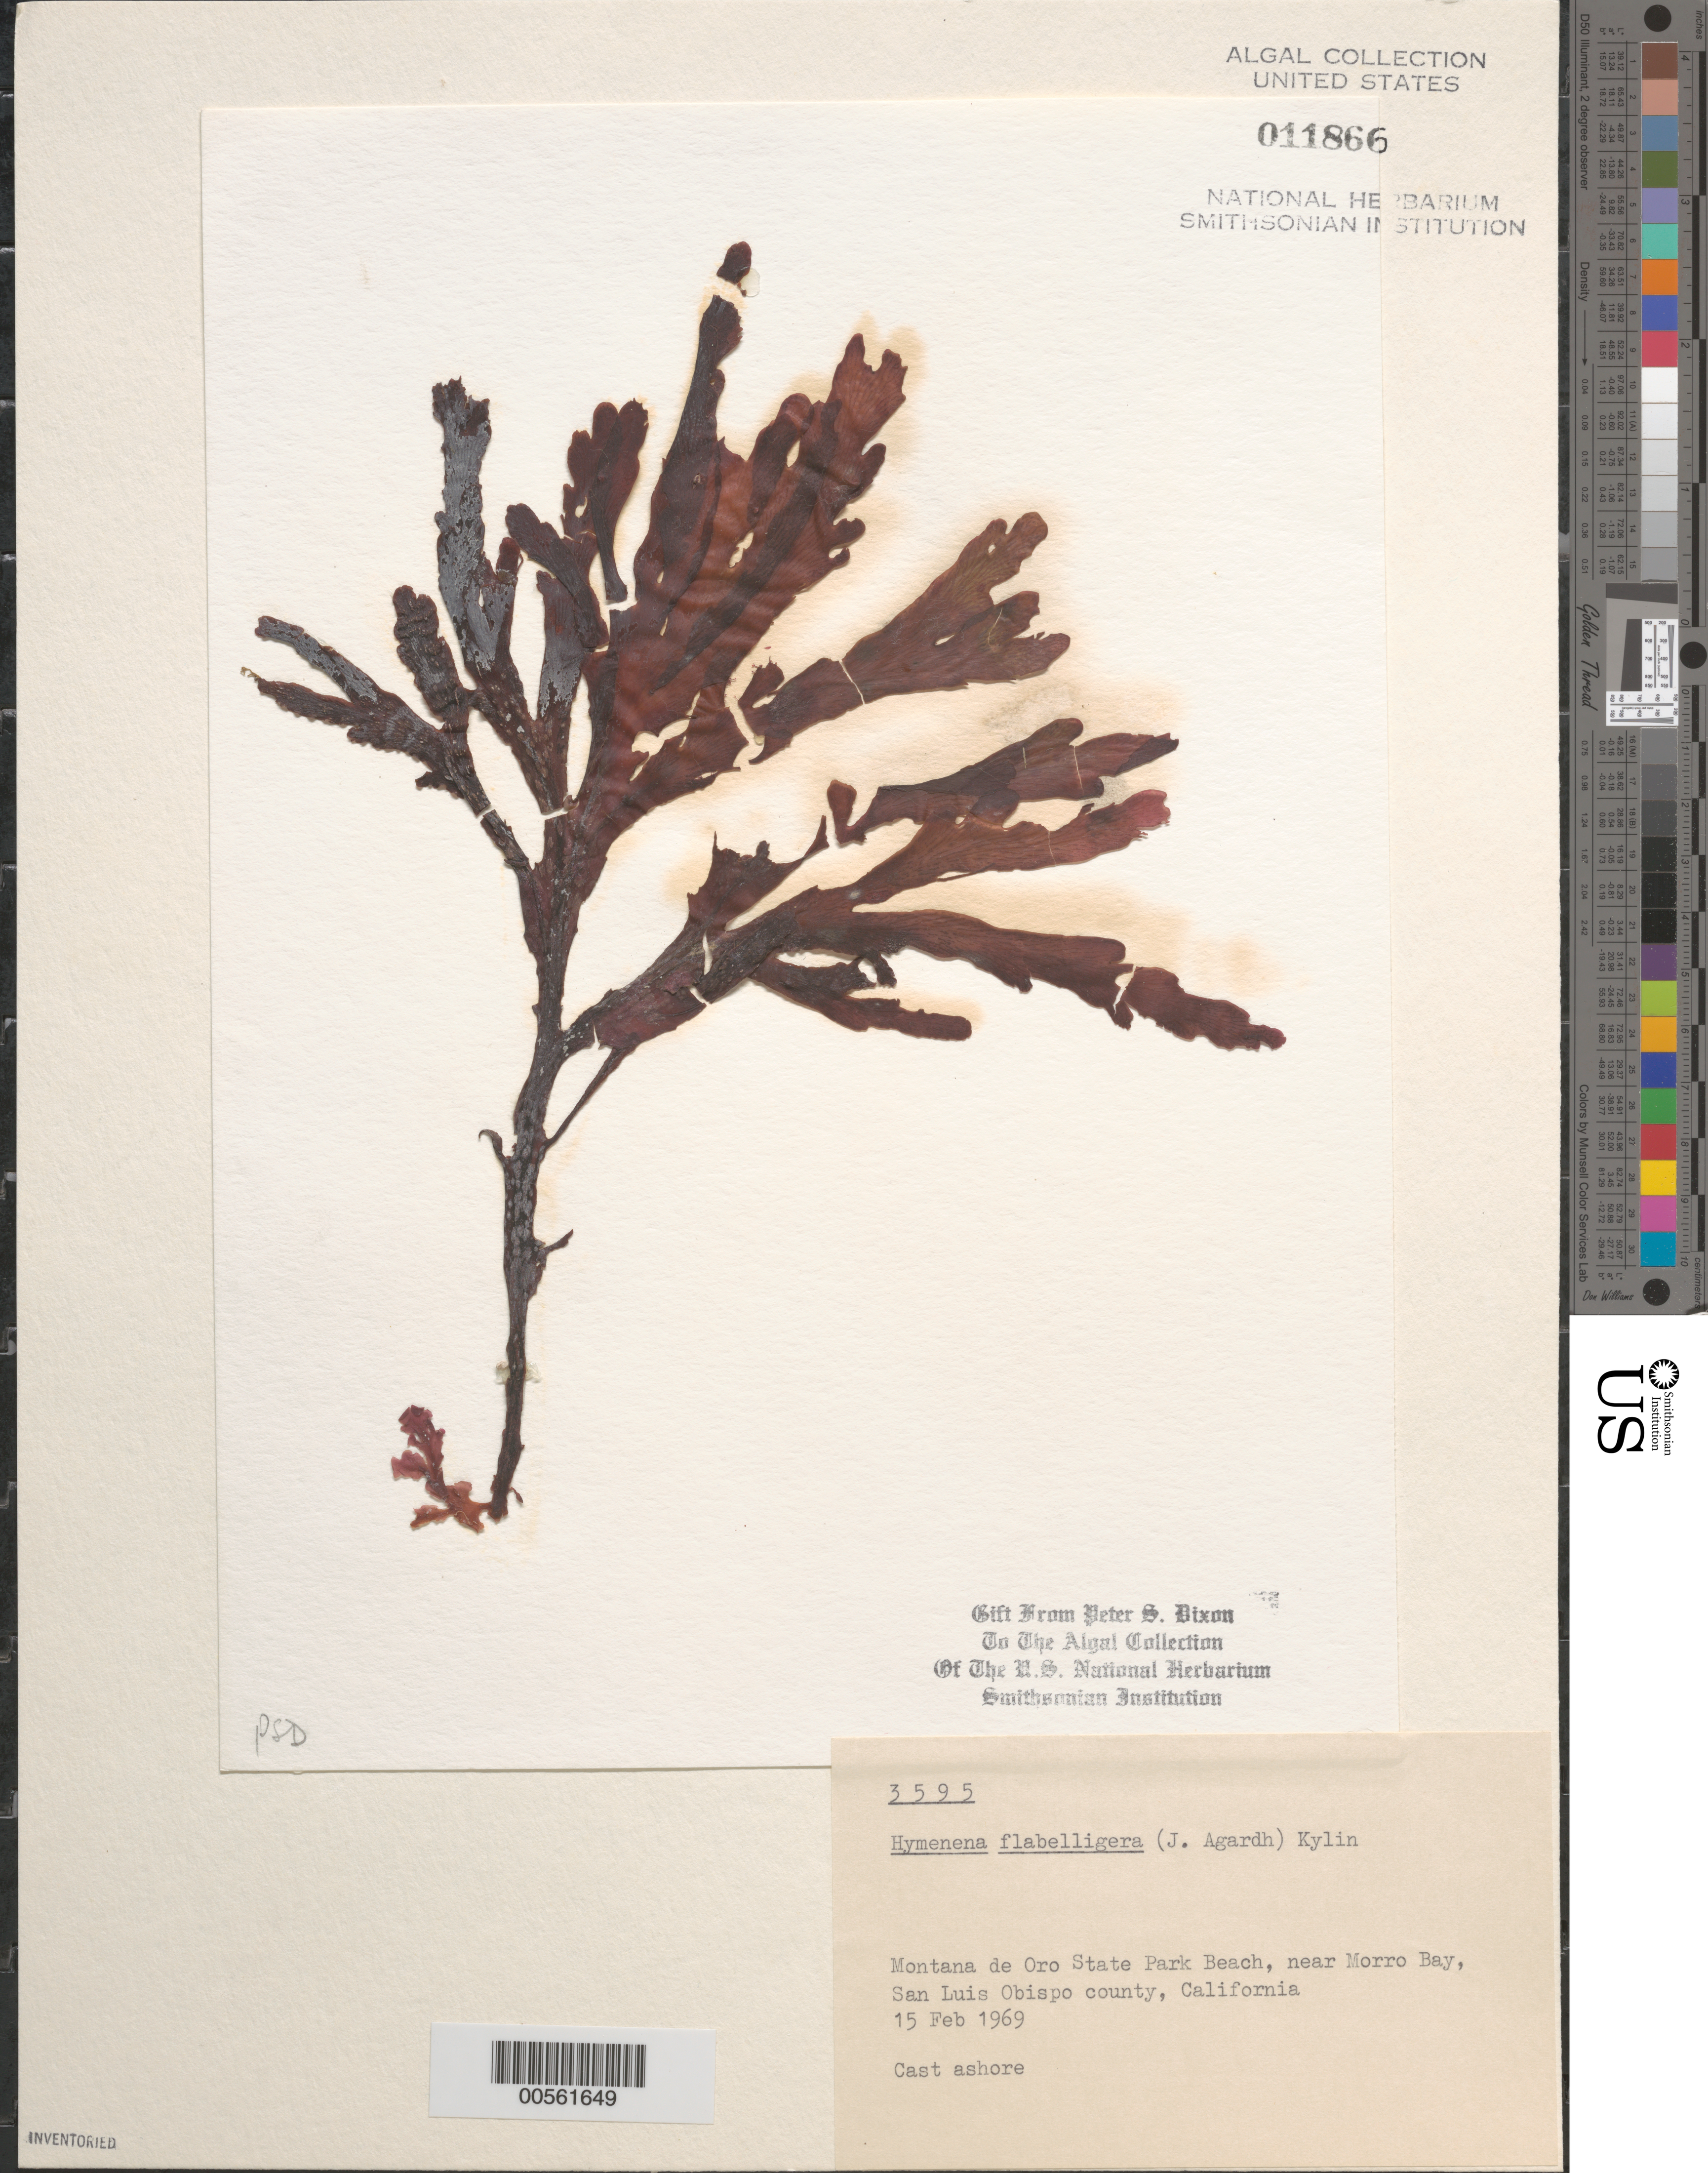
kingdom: Plantae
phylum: Rhodophyta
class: Florideophyceae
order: Ceramiales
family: Delesseriaceae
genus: Hymenena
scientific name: Hymenena flabelligera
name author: (J. Agardh) Kylin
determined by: Dixon, P. S.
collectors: P. S. Dixon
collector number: PSD 3595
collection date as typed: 15 Feb 1969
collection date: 1969-02-15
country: United States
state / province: California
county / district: San Luis Obispo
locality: Montana de Oro State Park Beach, near Morro Bay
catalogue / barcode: US 11866